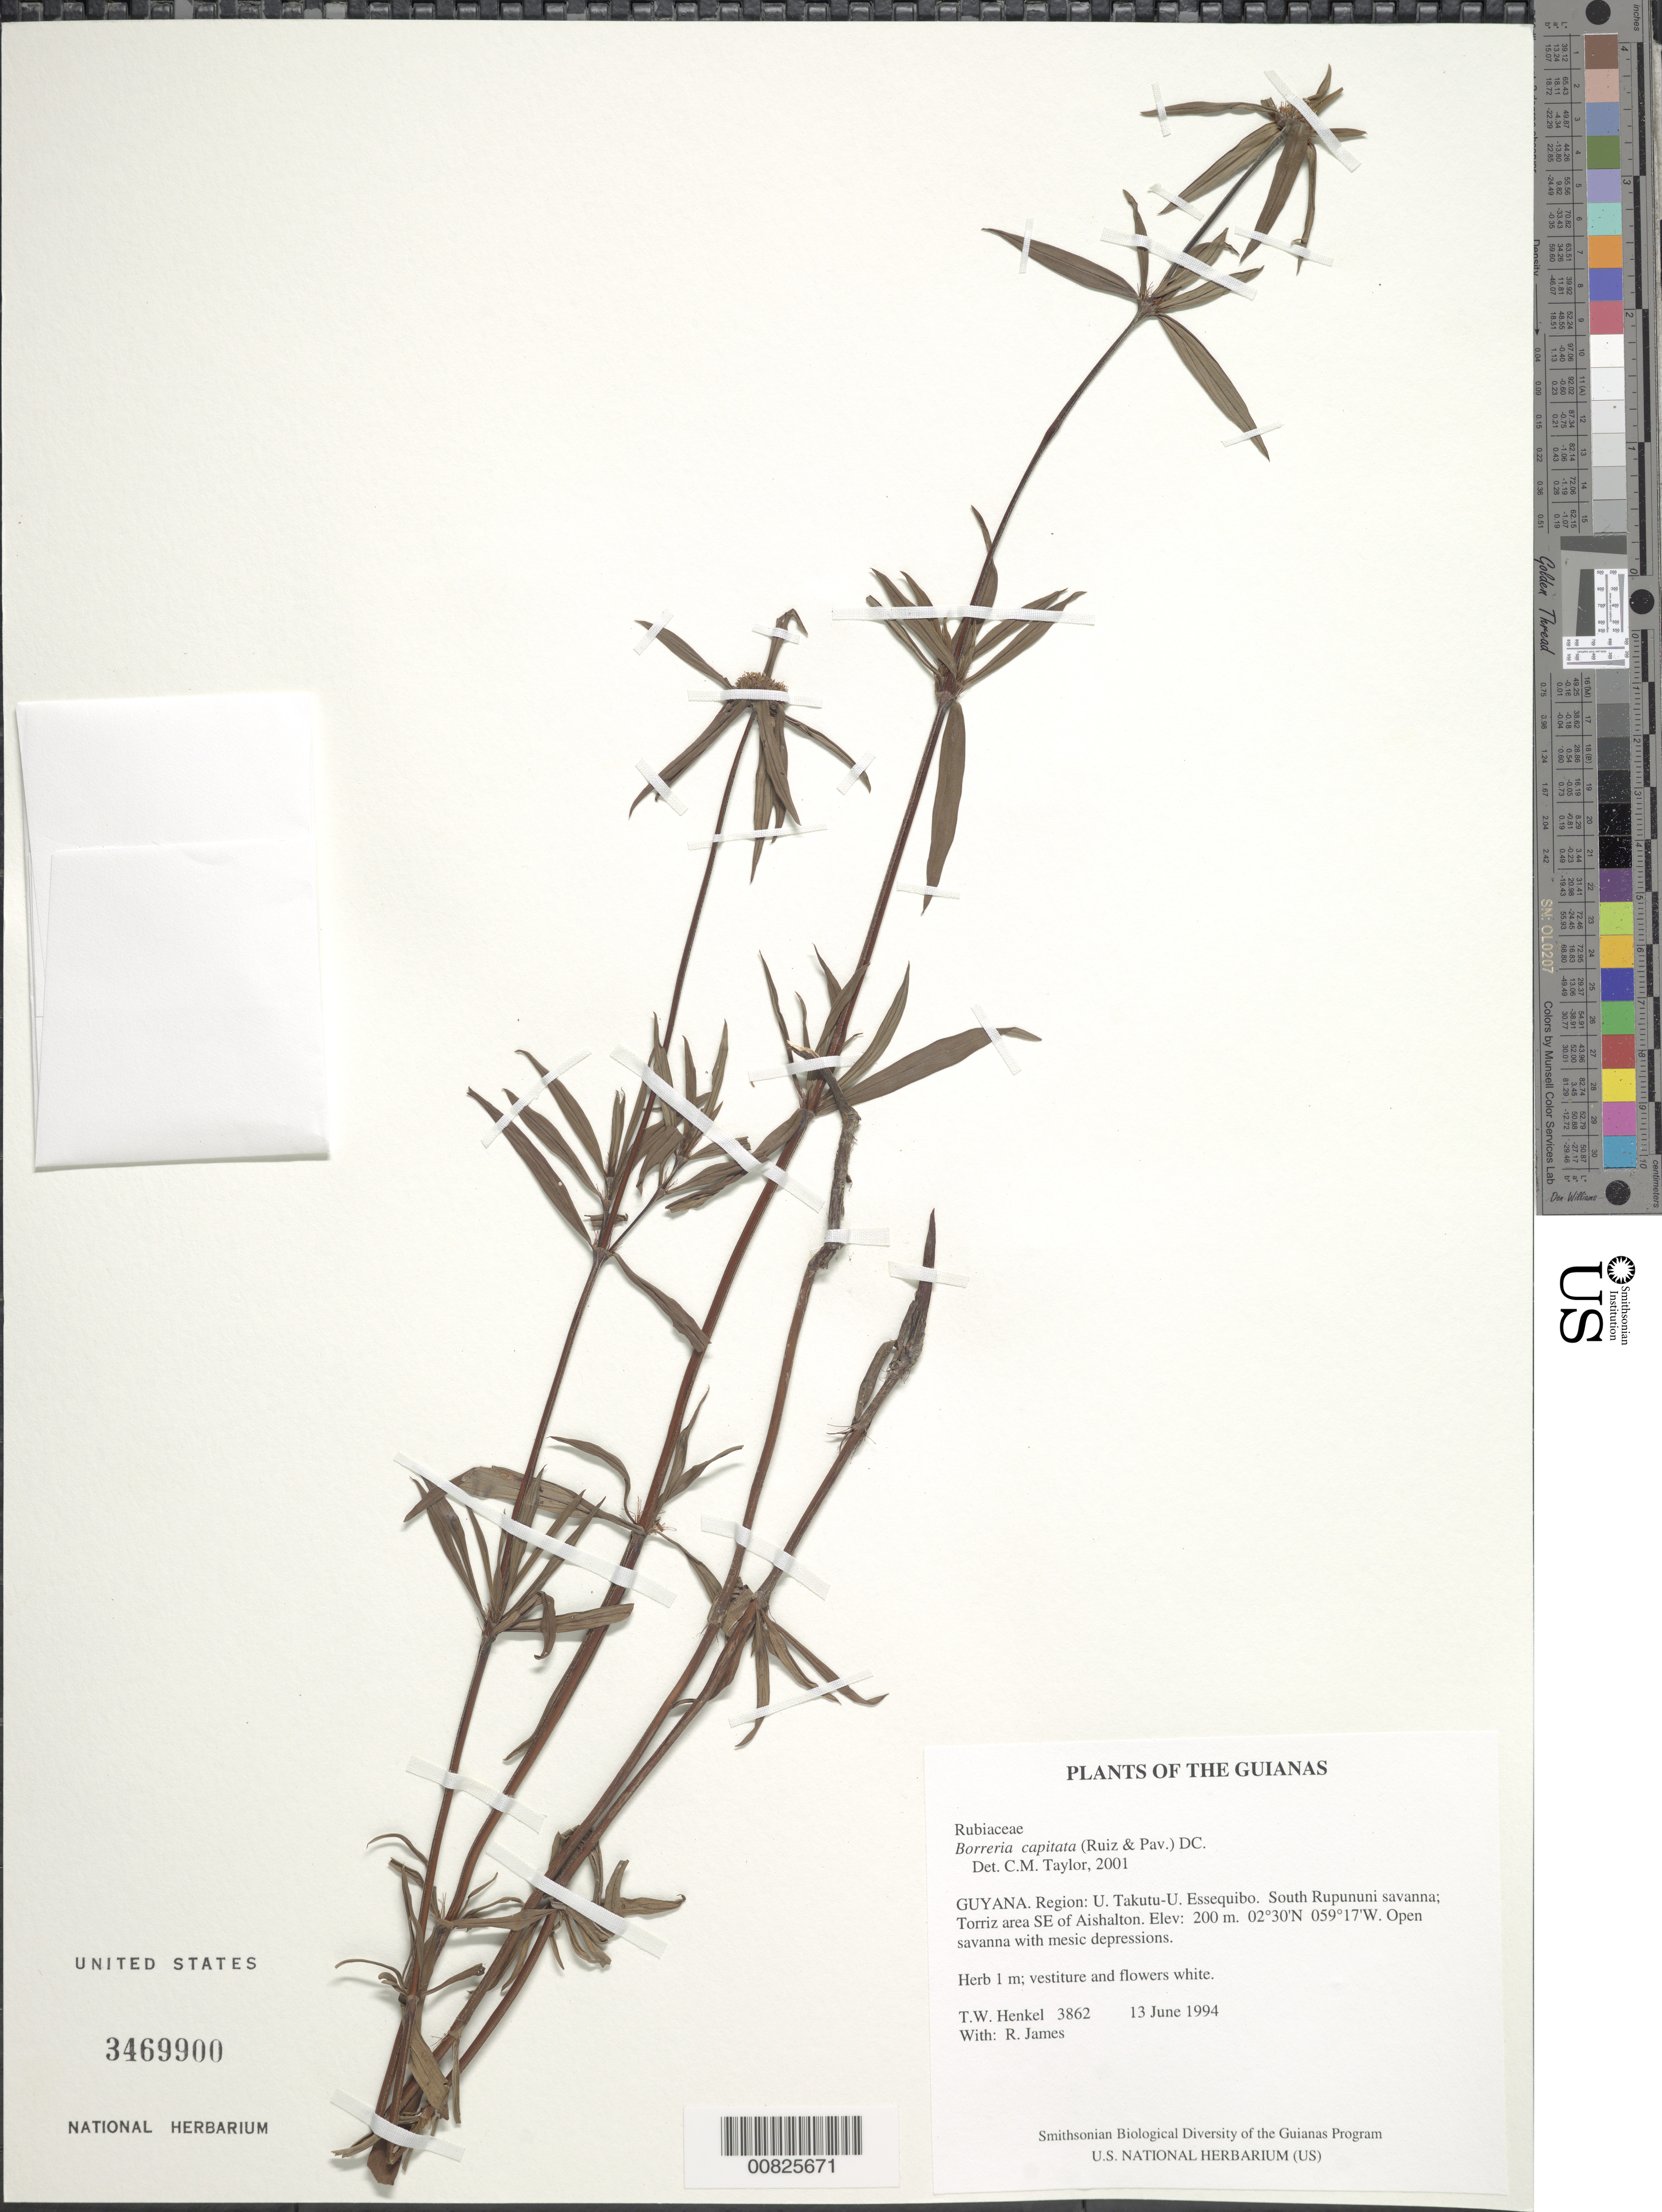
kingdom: Plantae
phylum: Tracheophyta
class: Magnoliopsida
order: Gentianales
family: Rubiaceae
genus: Borreria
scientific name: Borreria capitata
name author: (Ruiz & Pav.) DC.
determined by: Taylor, Charlotte M.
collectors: T. Henkel & R. James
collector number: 3862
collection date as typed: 13 June 1994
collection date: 1994-06-13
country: Guyana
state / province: U. Takutu-U. Essequibo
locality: South Rupununi savanna; Torriz area SE of Aishalton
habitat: Open savanna with mesic depressions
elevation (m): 200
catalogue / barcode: US 3469900